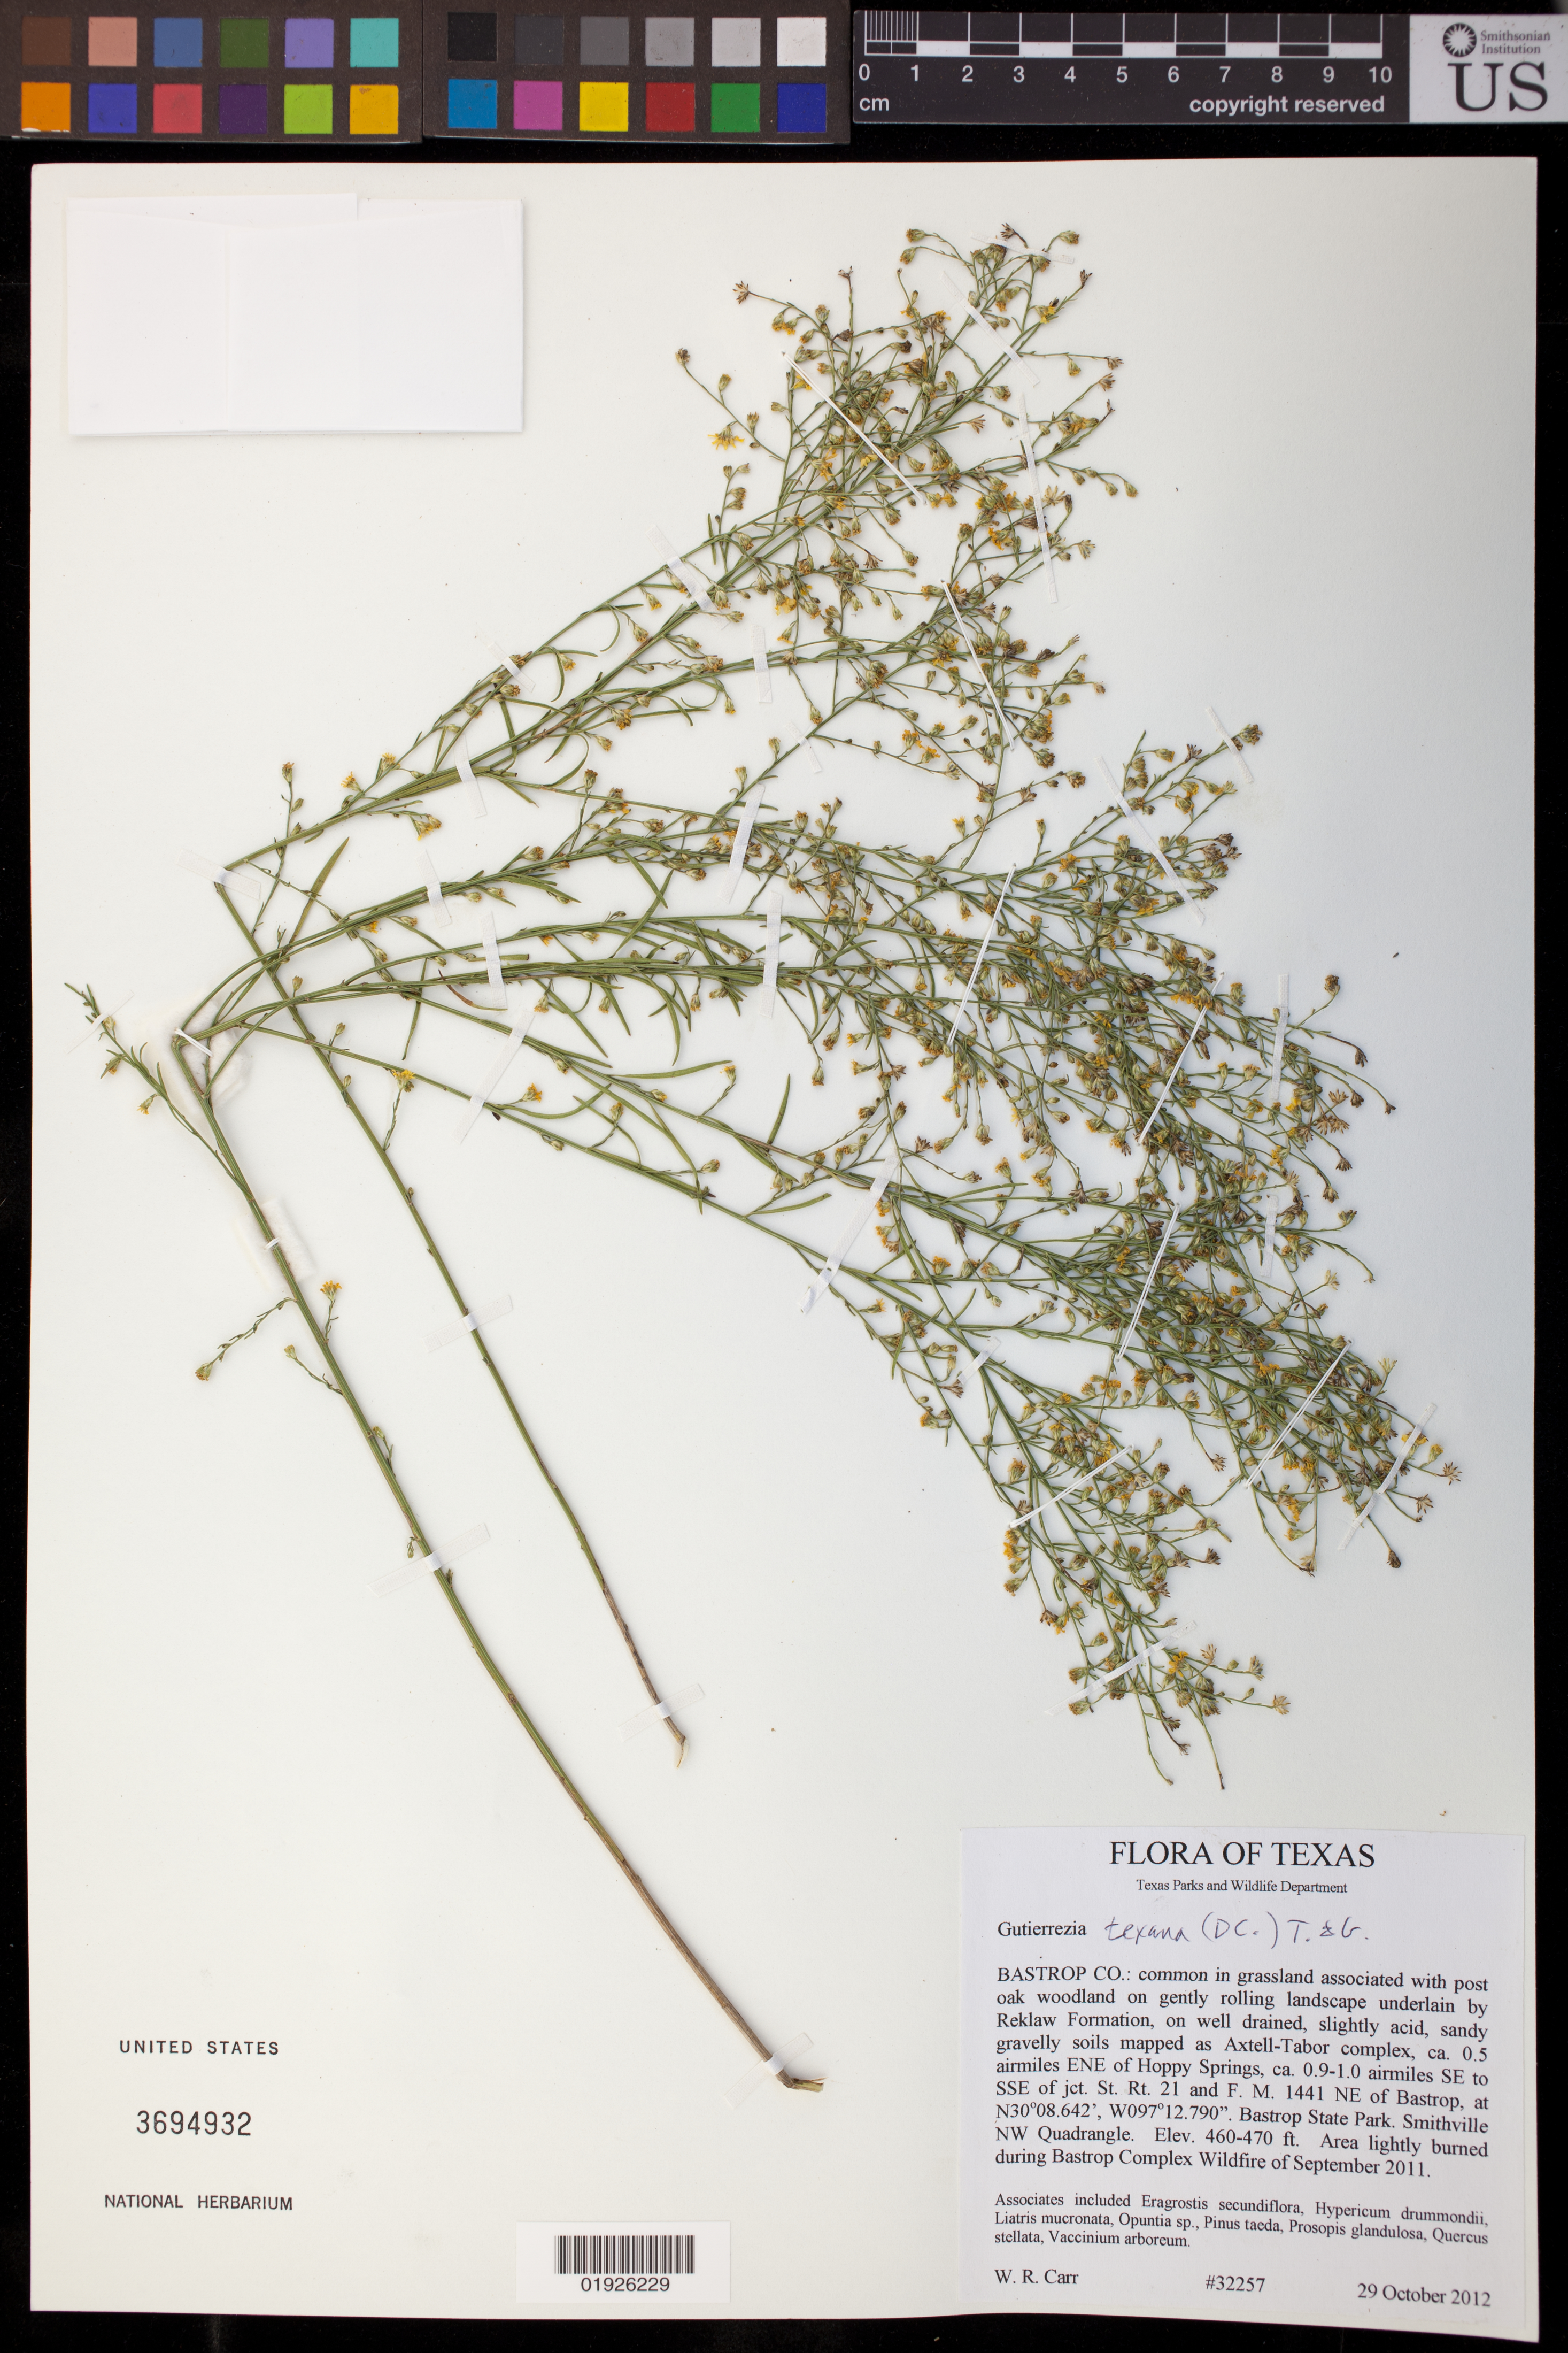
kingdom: Plantae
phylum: Tracheophyta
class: Magnoliopsida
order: Asterales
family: Asteraceae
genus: Gutierrezia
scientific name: Gutierrezia texana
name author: (DC.) Torr. & A. Gray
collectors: W. Carr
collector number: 32257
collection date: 2012-10-29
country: United States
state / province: Texas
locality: Bastrop Co.: ca. 0.5 airmiles ENE of Hoppy Springs, ca. 0.9 - 1.0 airmiles SE to SSE of jct. St. Rt. 21 and F.M. 1441 NE of Bastrop, Bastrop State Park. Smithville NW Quadrangle.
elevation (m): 140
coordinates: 30 08.642 N, 097 12.790 W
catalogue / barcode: US 3694932